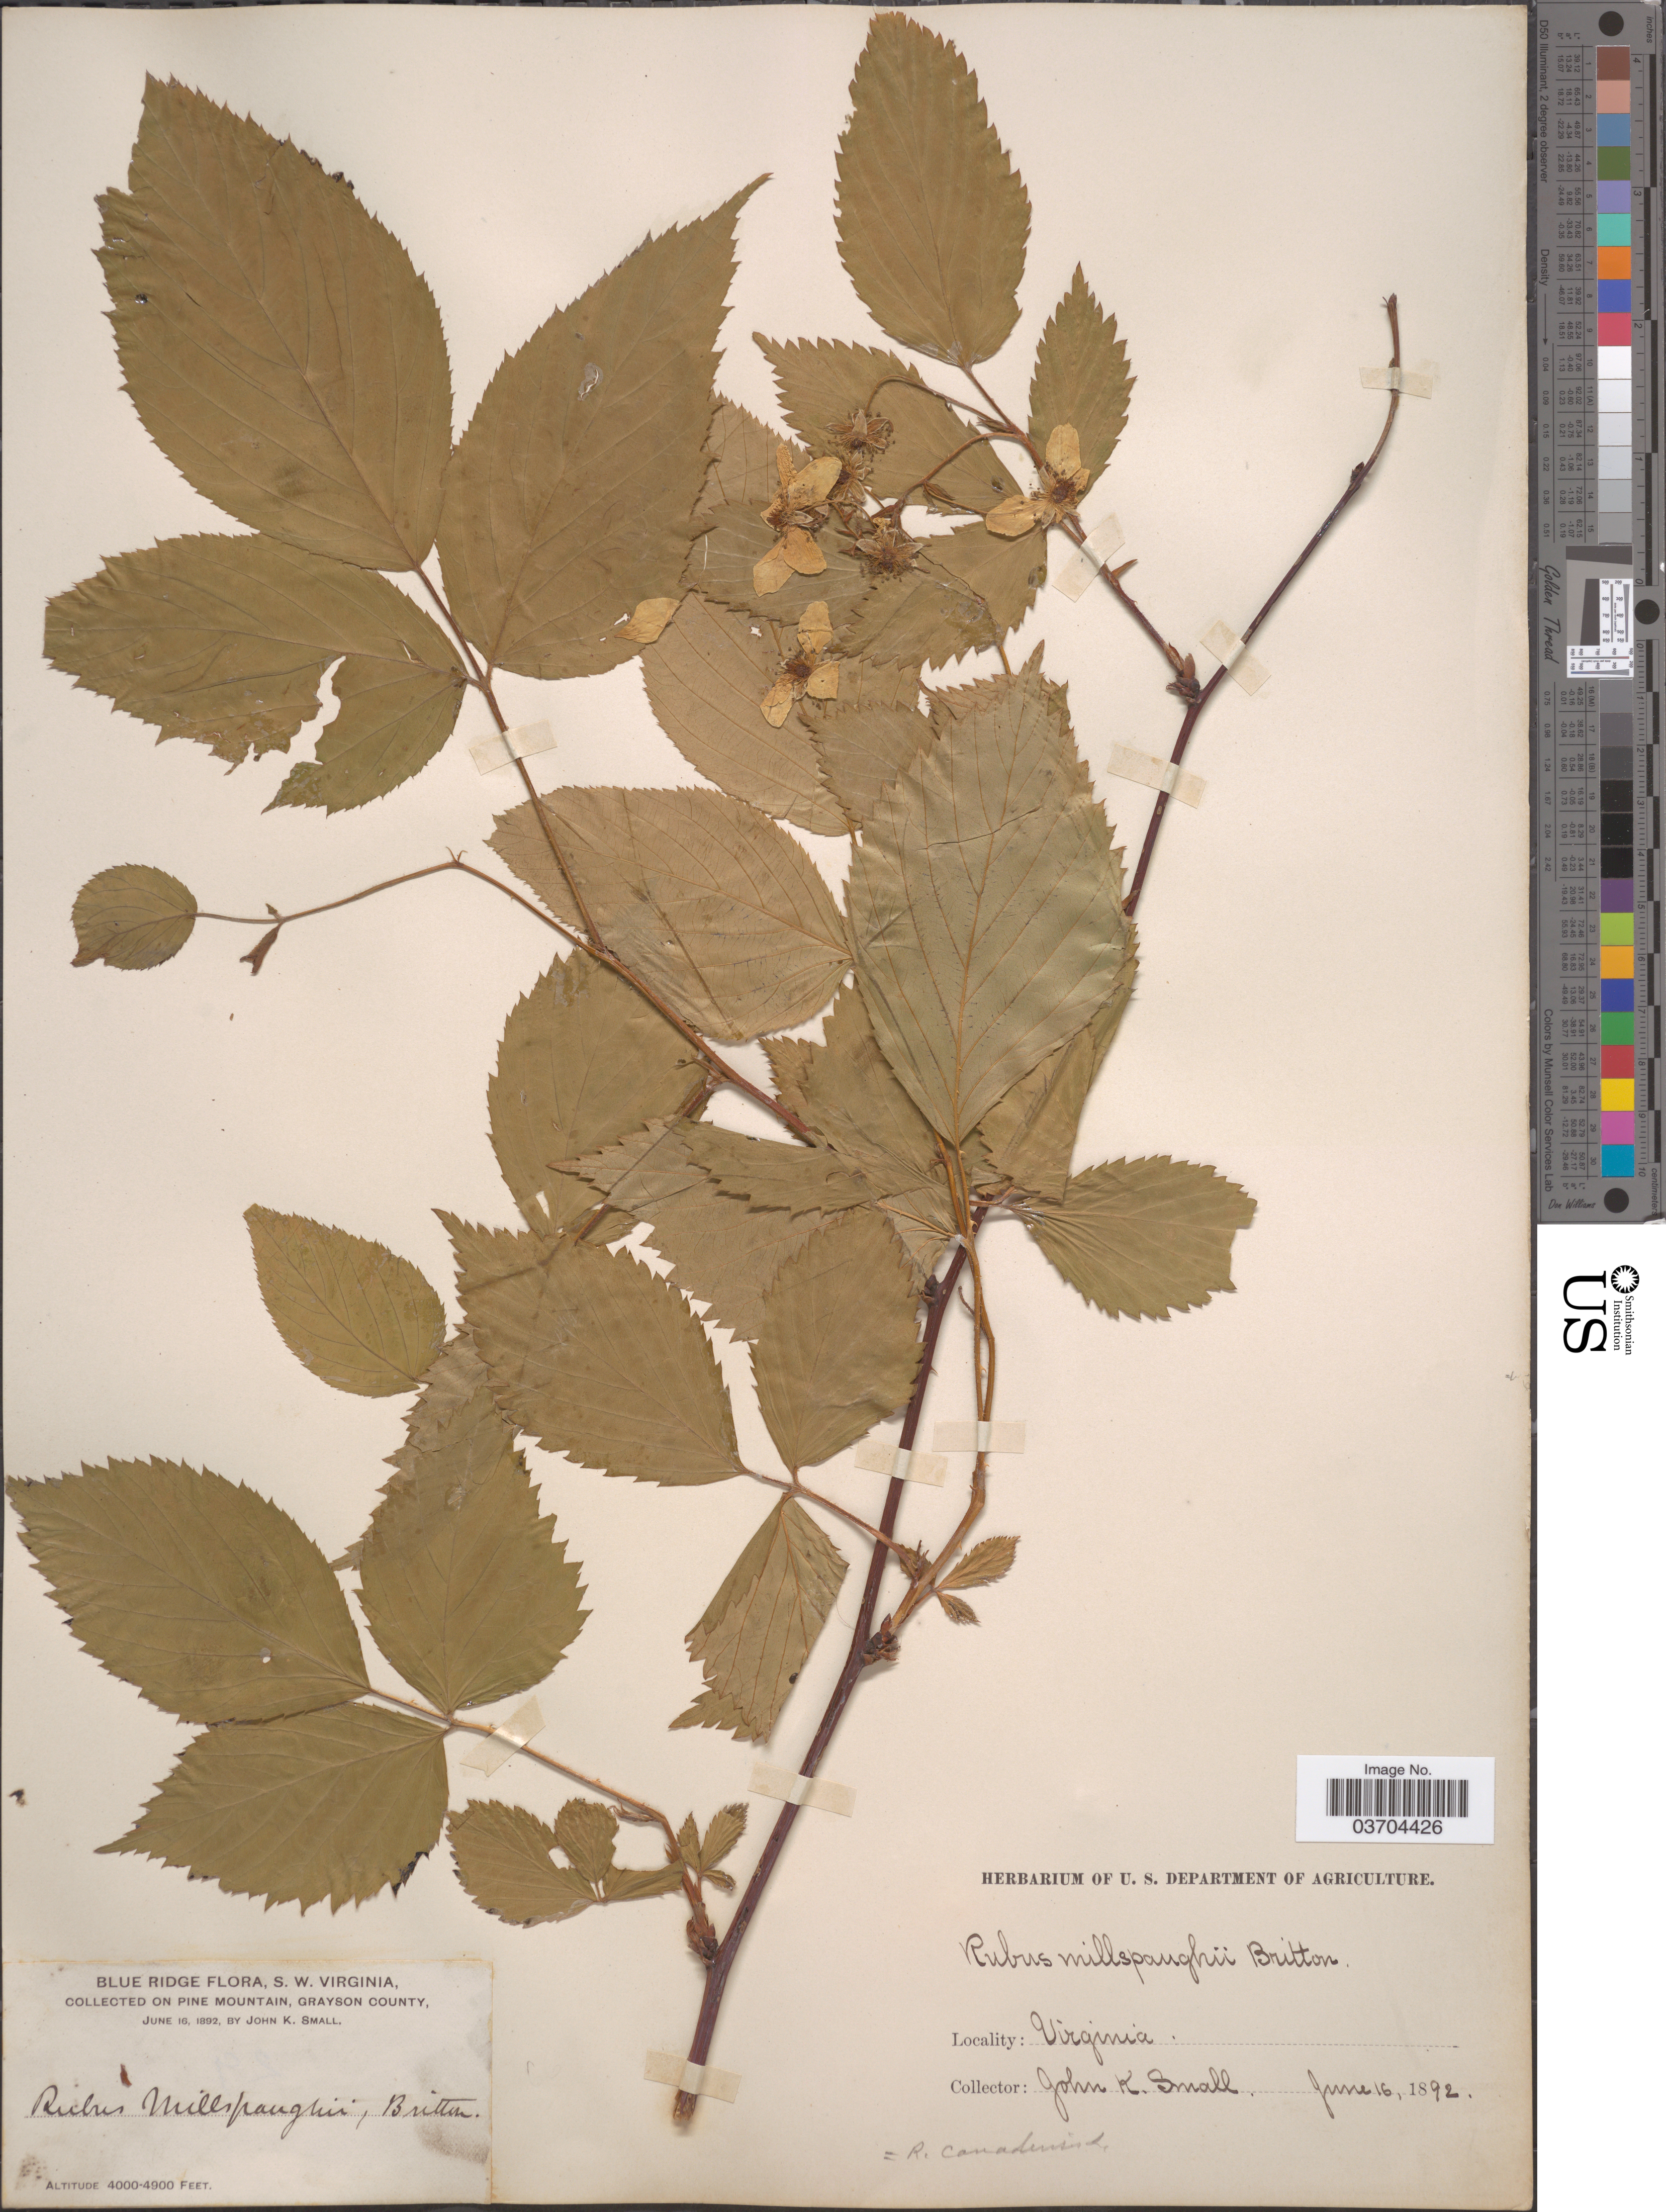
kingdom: Plantae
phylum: Tracheophyta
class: Magnoliopsida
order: Rosales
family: Rosaceae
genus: Rubus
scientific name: Rubus canadensis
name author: L.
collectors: J. K. Small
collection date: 1892-06-16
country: United States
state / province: Virginia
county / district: Grayson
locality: Blue Ridge, S. W. Virginia, On Pine Mountain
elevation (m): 1219